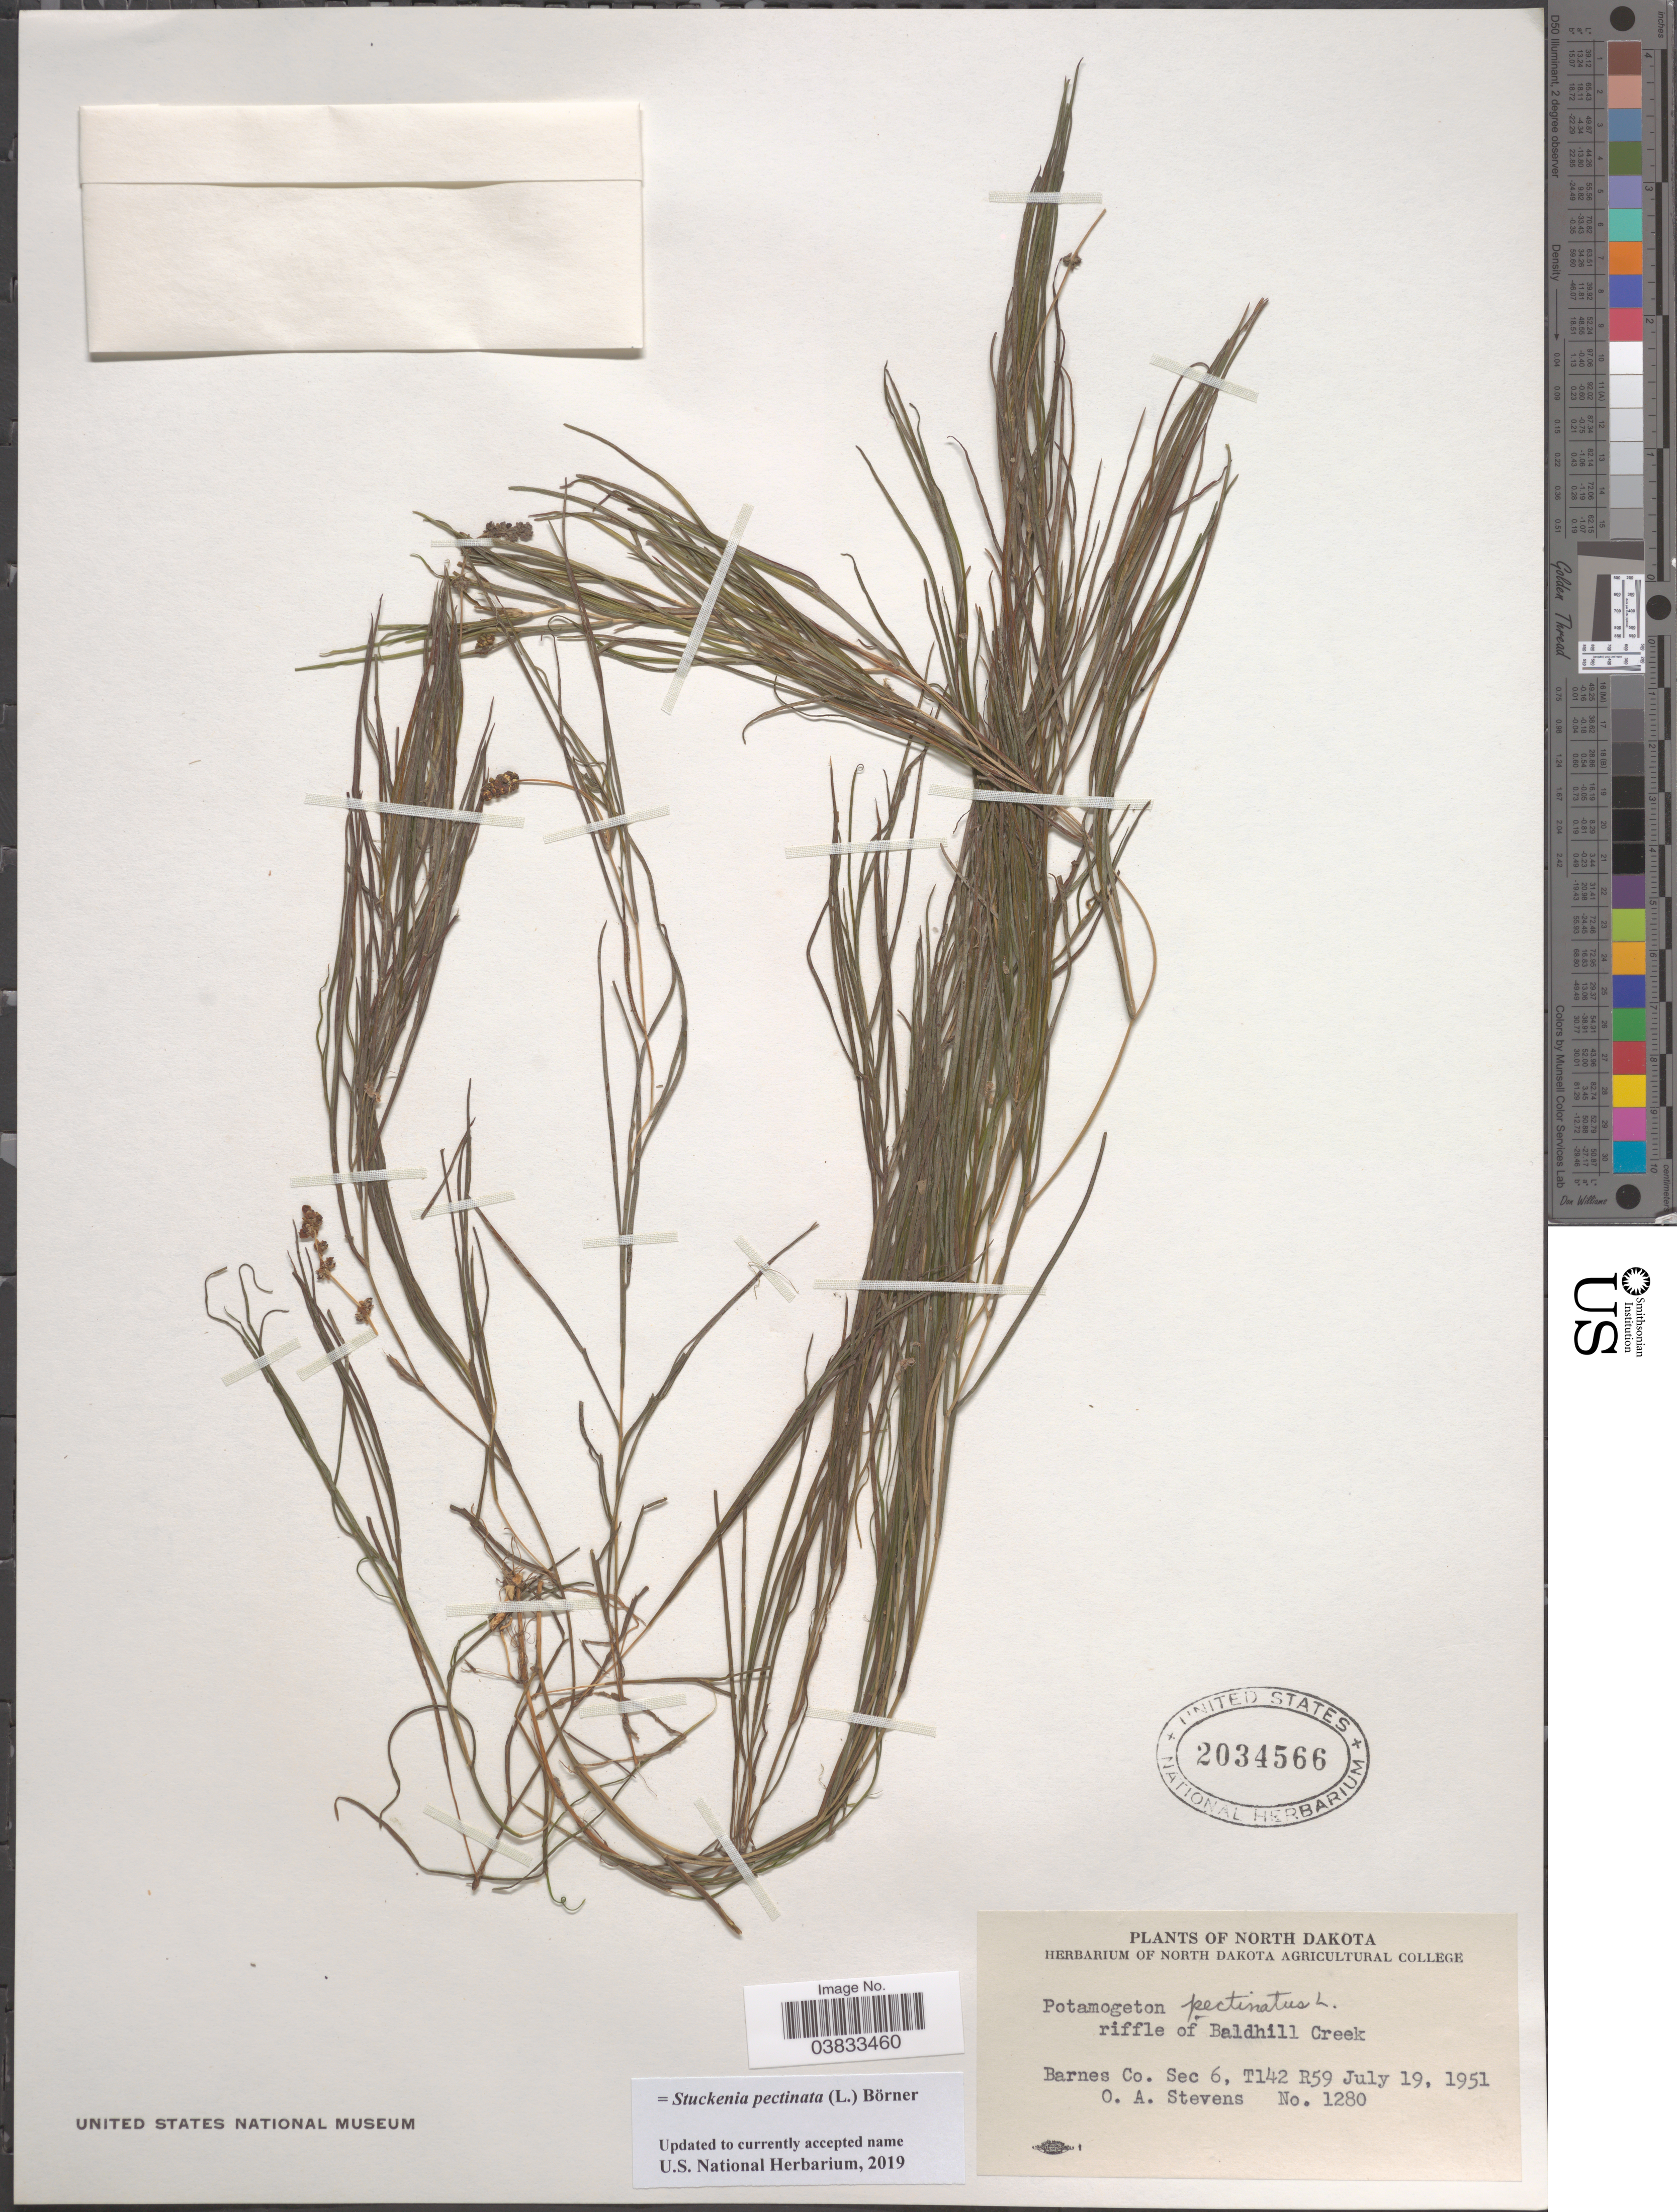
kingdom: Plantae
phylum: Tracheophyta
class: Liliopsida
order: Alismatales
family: Potamogetonaceae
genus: Stuckenia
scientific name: Stuckenia pectinata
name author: (L.) Börner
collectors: O. A. Stevens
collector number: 1280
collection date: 1951-07-19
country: United States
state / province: North Dakota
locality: Riffle of Baldhill Creek. Barnes Co. Sec 6, T142 R59.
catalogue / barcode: US 2034566